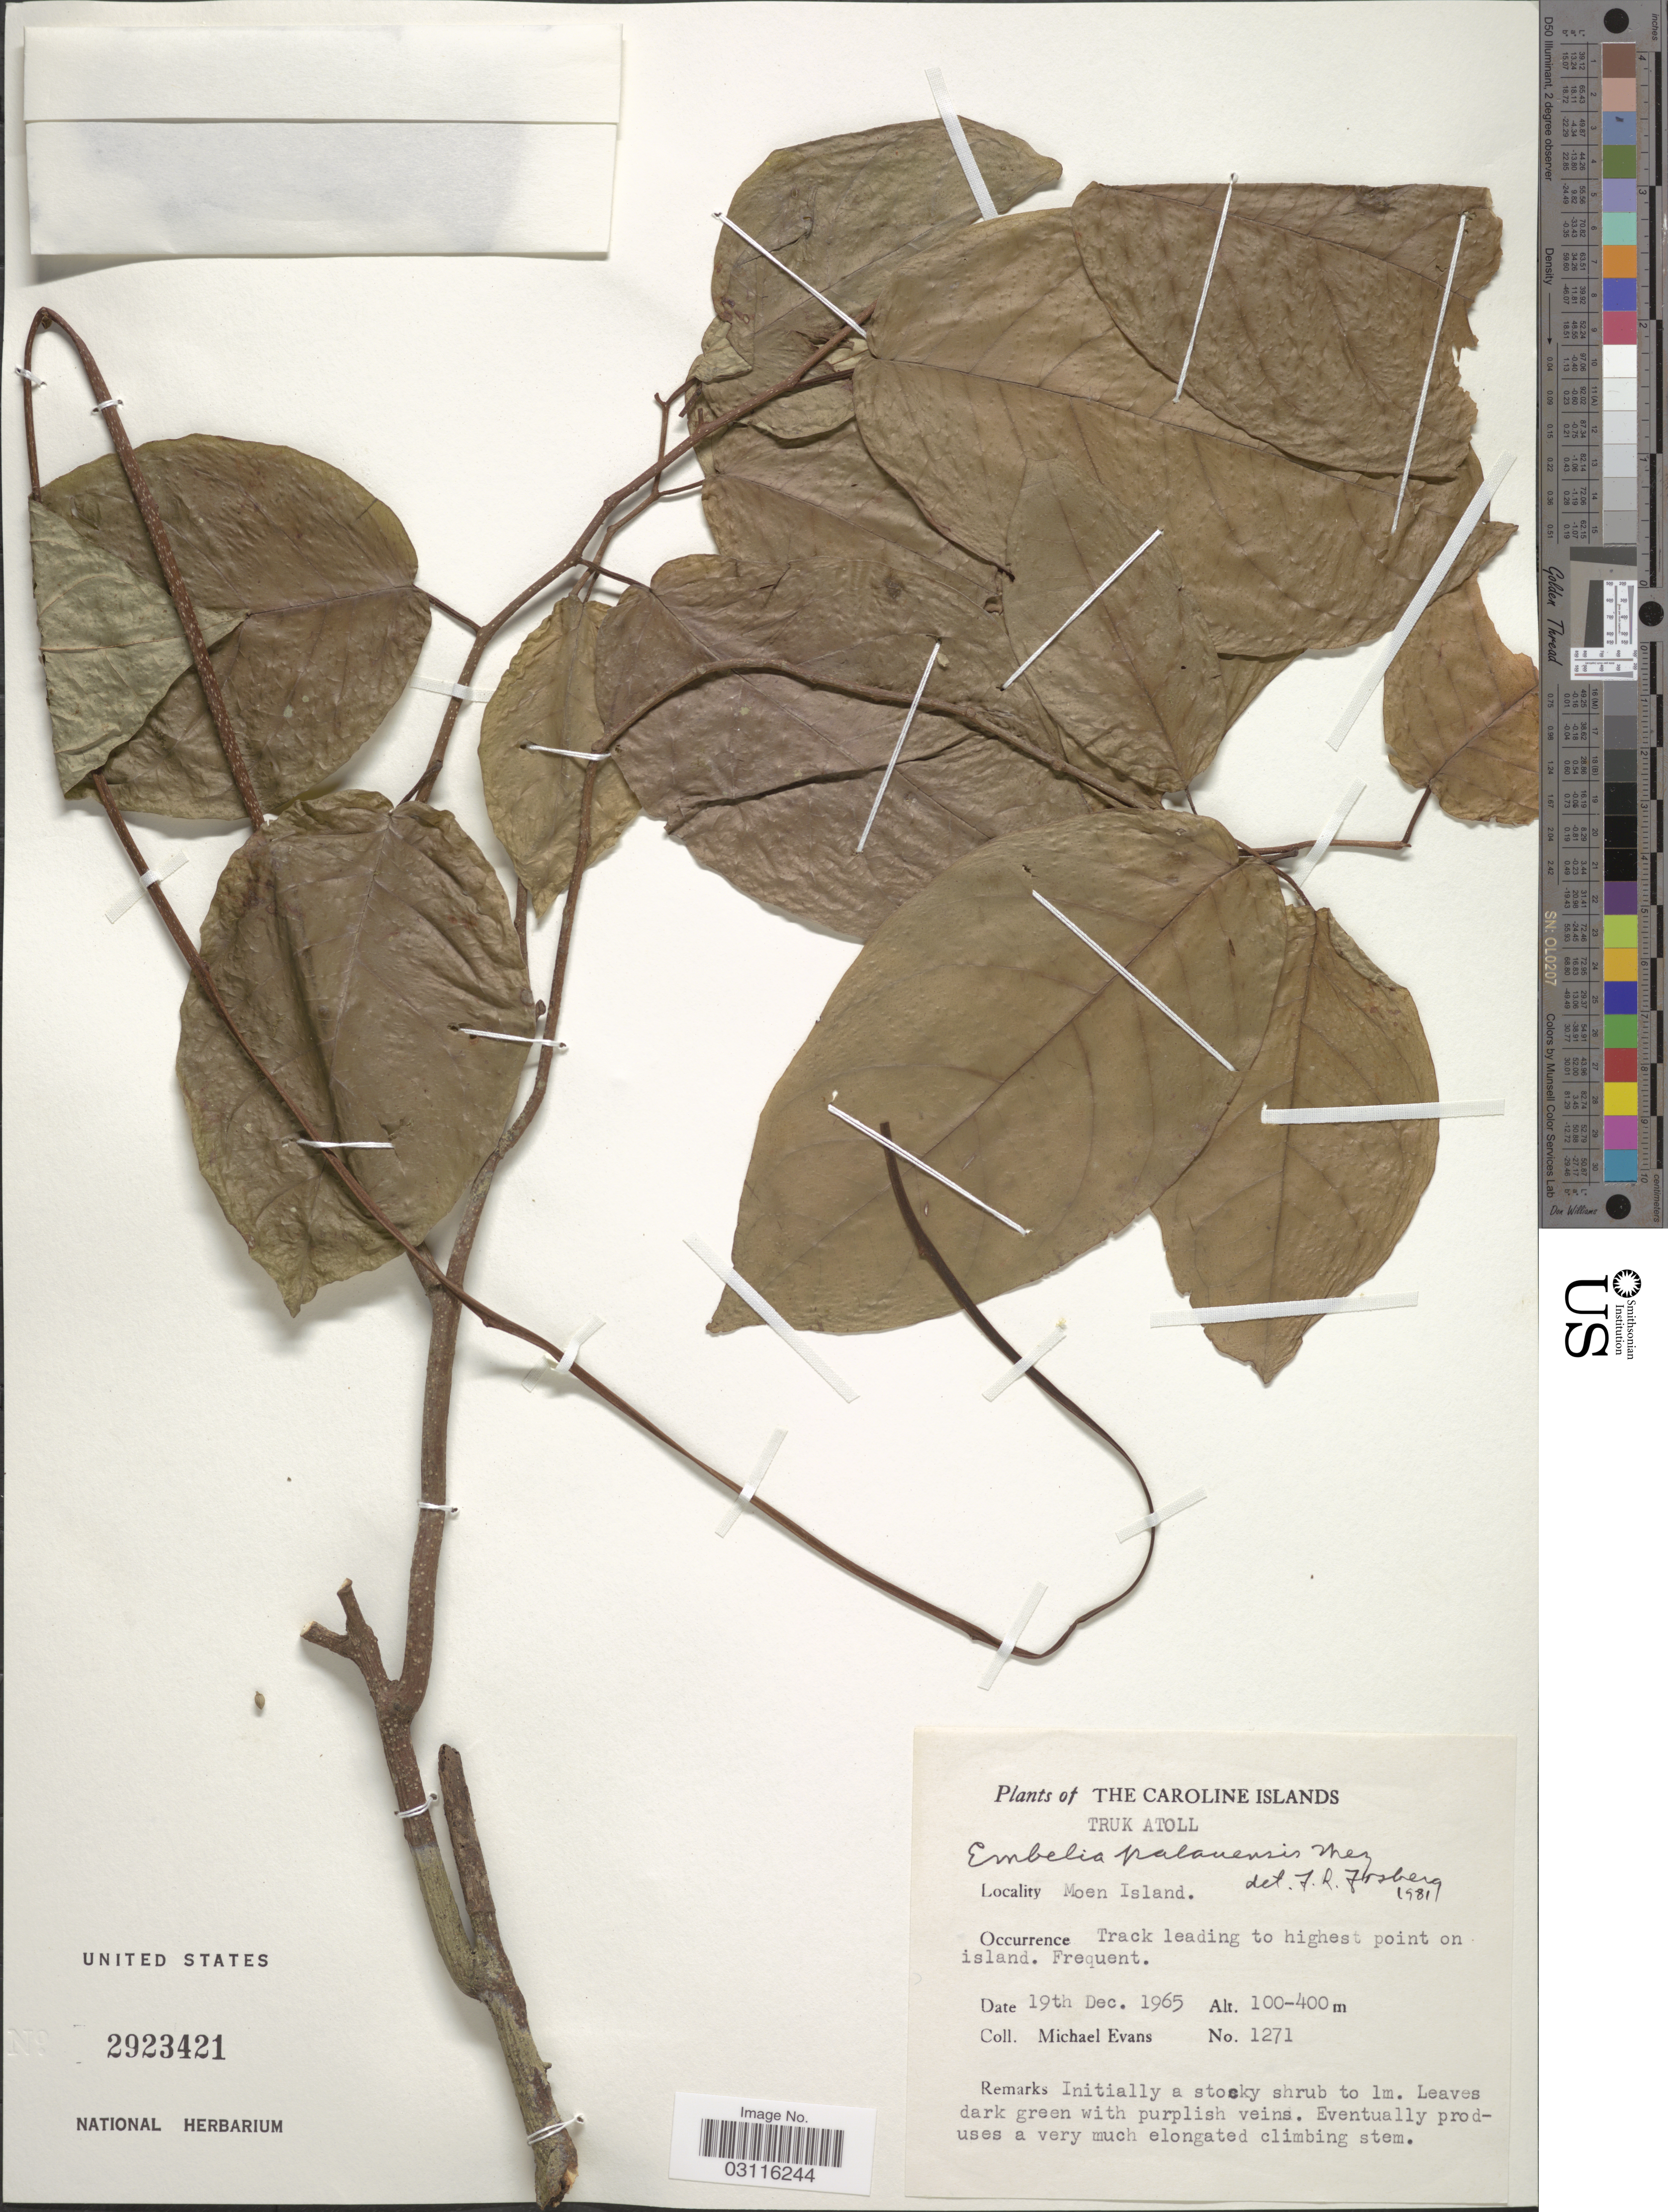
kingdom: Plantae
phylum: Tracheophyta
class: Magnoliopsida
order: Ericales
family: Primulaceae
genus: Embelia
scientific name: Embelia palauensis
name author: Mez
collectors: M. Evans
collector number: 1271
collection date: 1965-12-19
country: Micronesia, Federated States of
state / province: Truk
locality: The Caroline Islands. Truk Atoll. Moen Island.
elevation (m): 100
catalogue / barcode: US 2923421